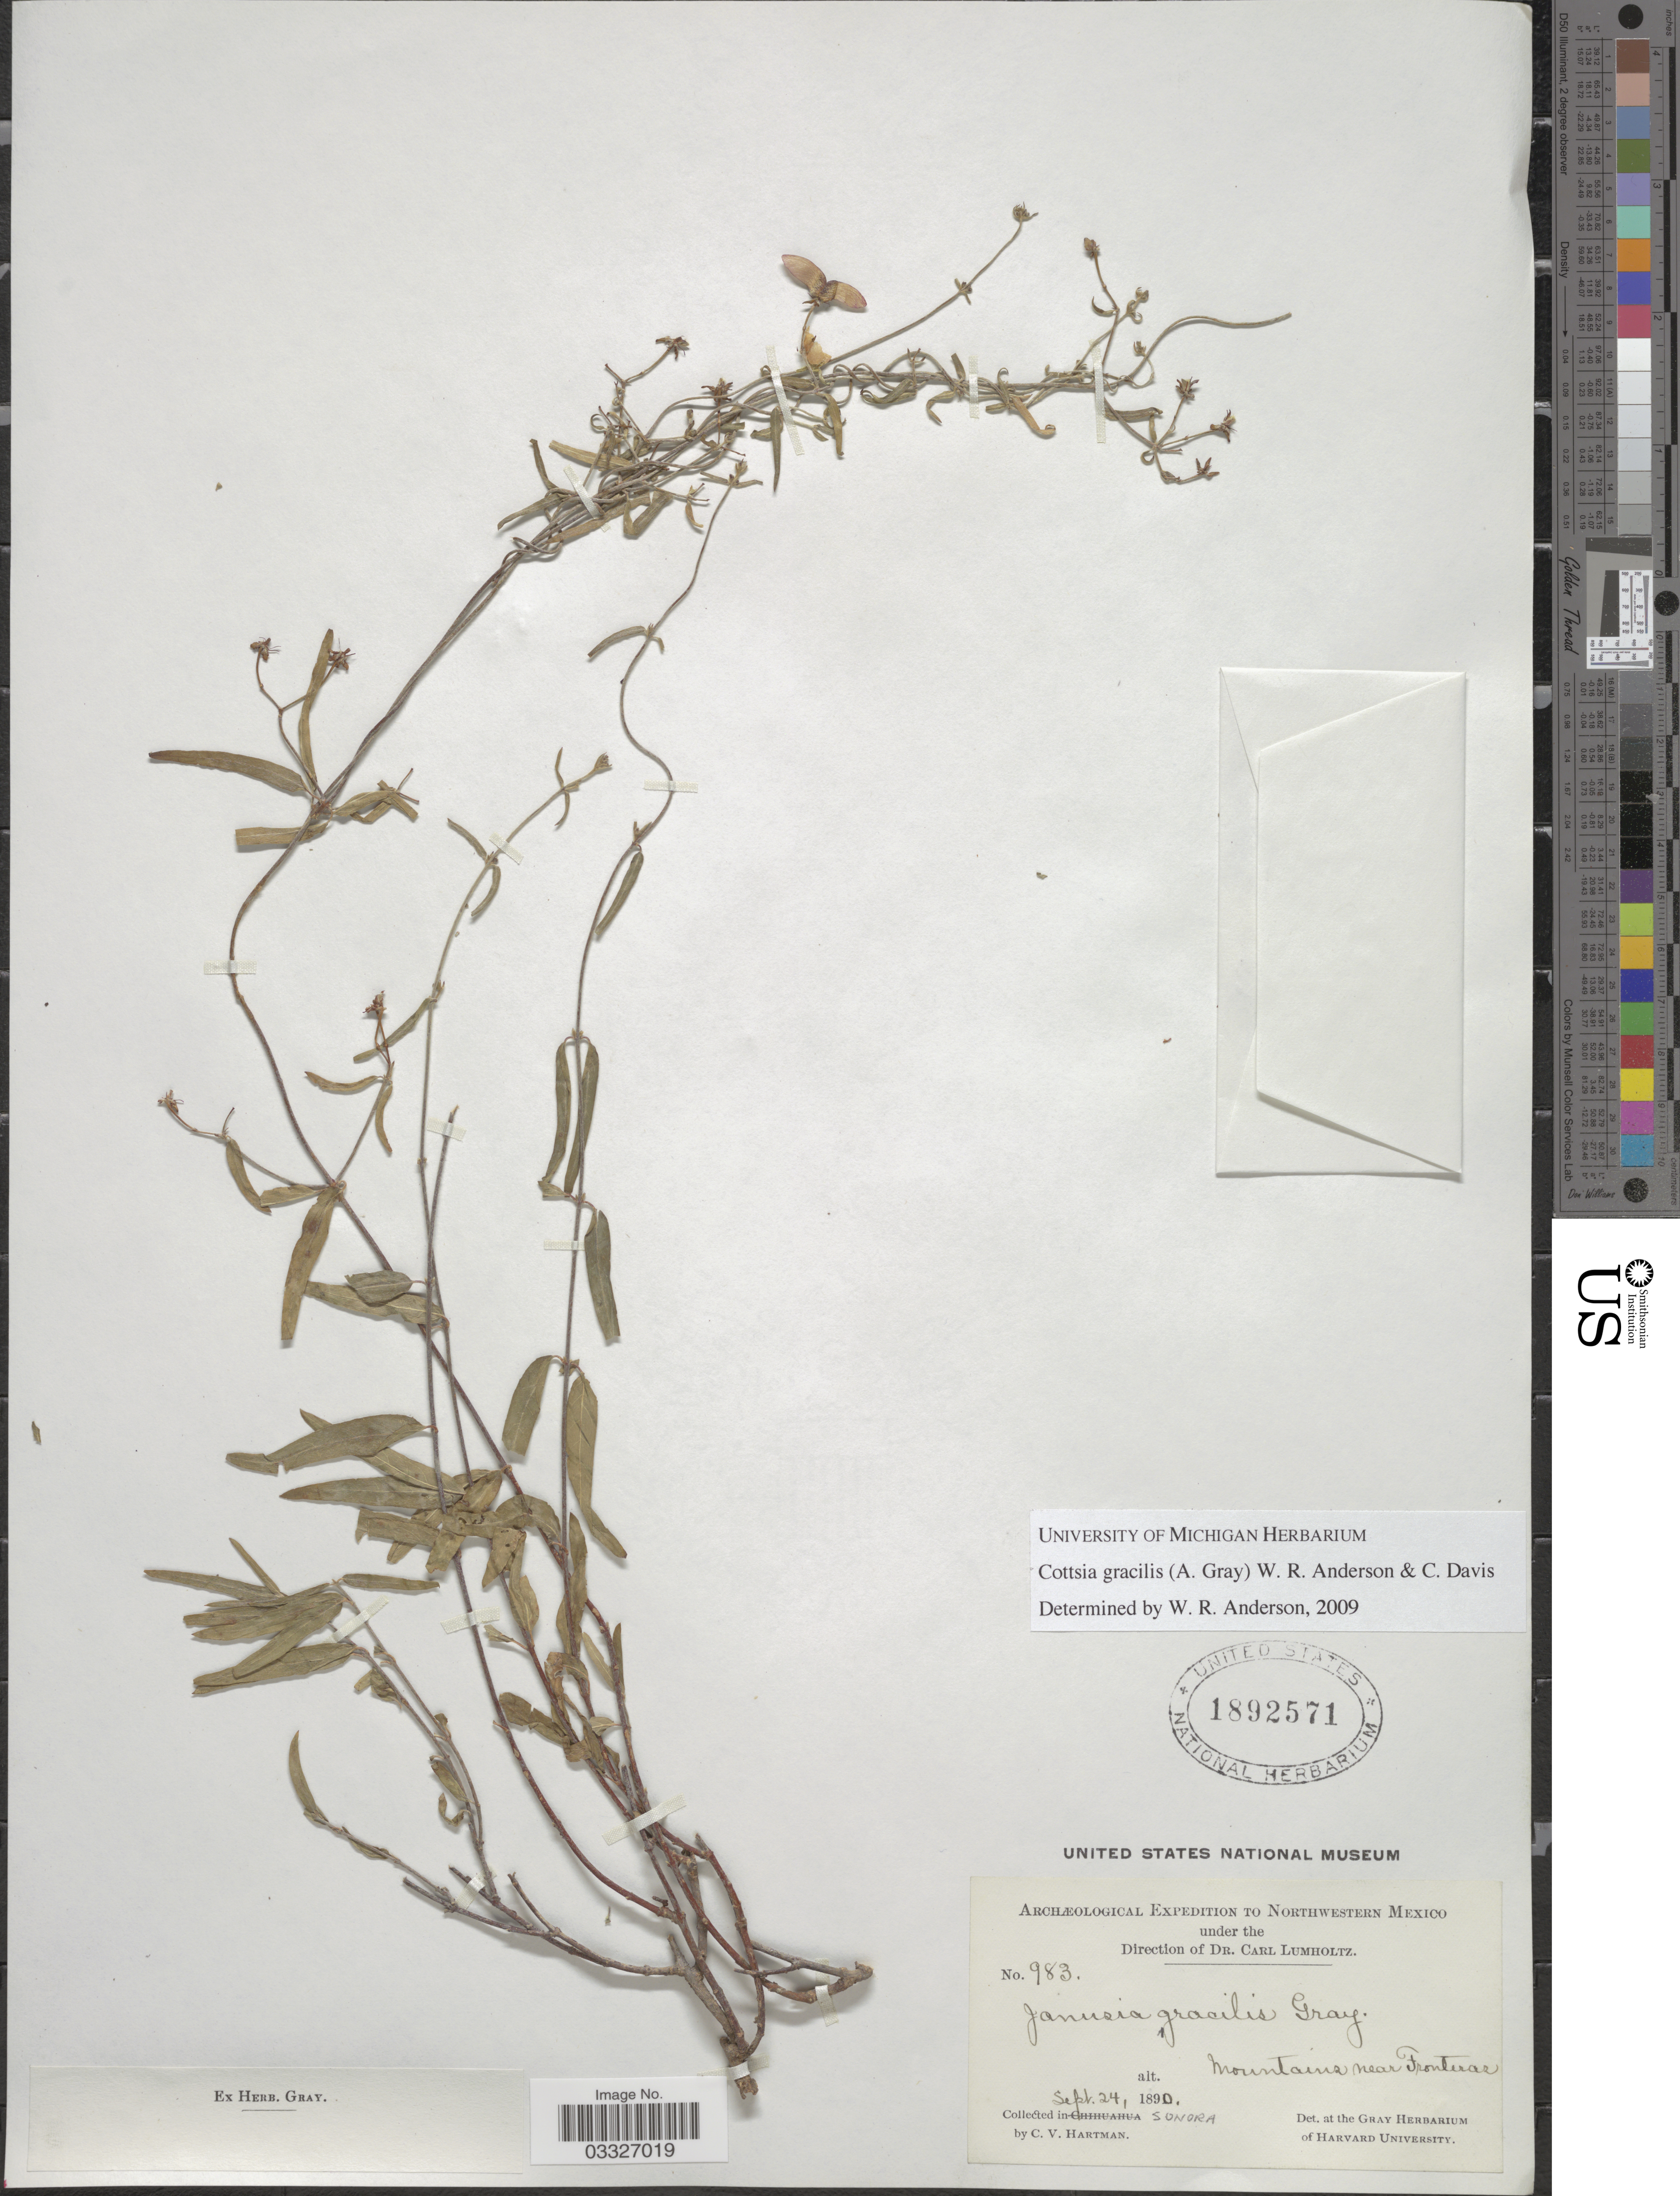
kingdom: Plantae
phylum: Tracheophyta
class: Magnoliopsida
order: Malpighiales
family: Malpighiaceae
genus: Cottsia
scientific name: Cottsia gracilis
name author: (A. Gray) W.R. Anderson & C. Davis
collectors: C. V. Hartman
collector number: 983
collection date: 1890-09-24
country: Mexico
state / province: Sonora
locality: Northwestern Mexico. Mountains near Fronteras.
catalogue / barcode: US 1892571